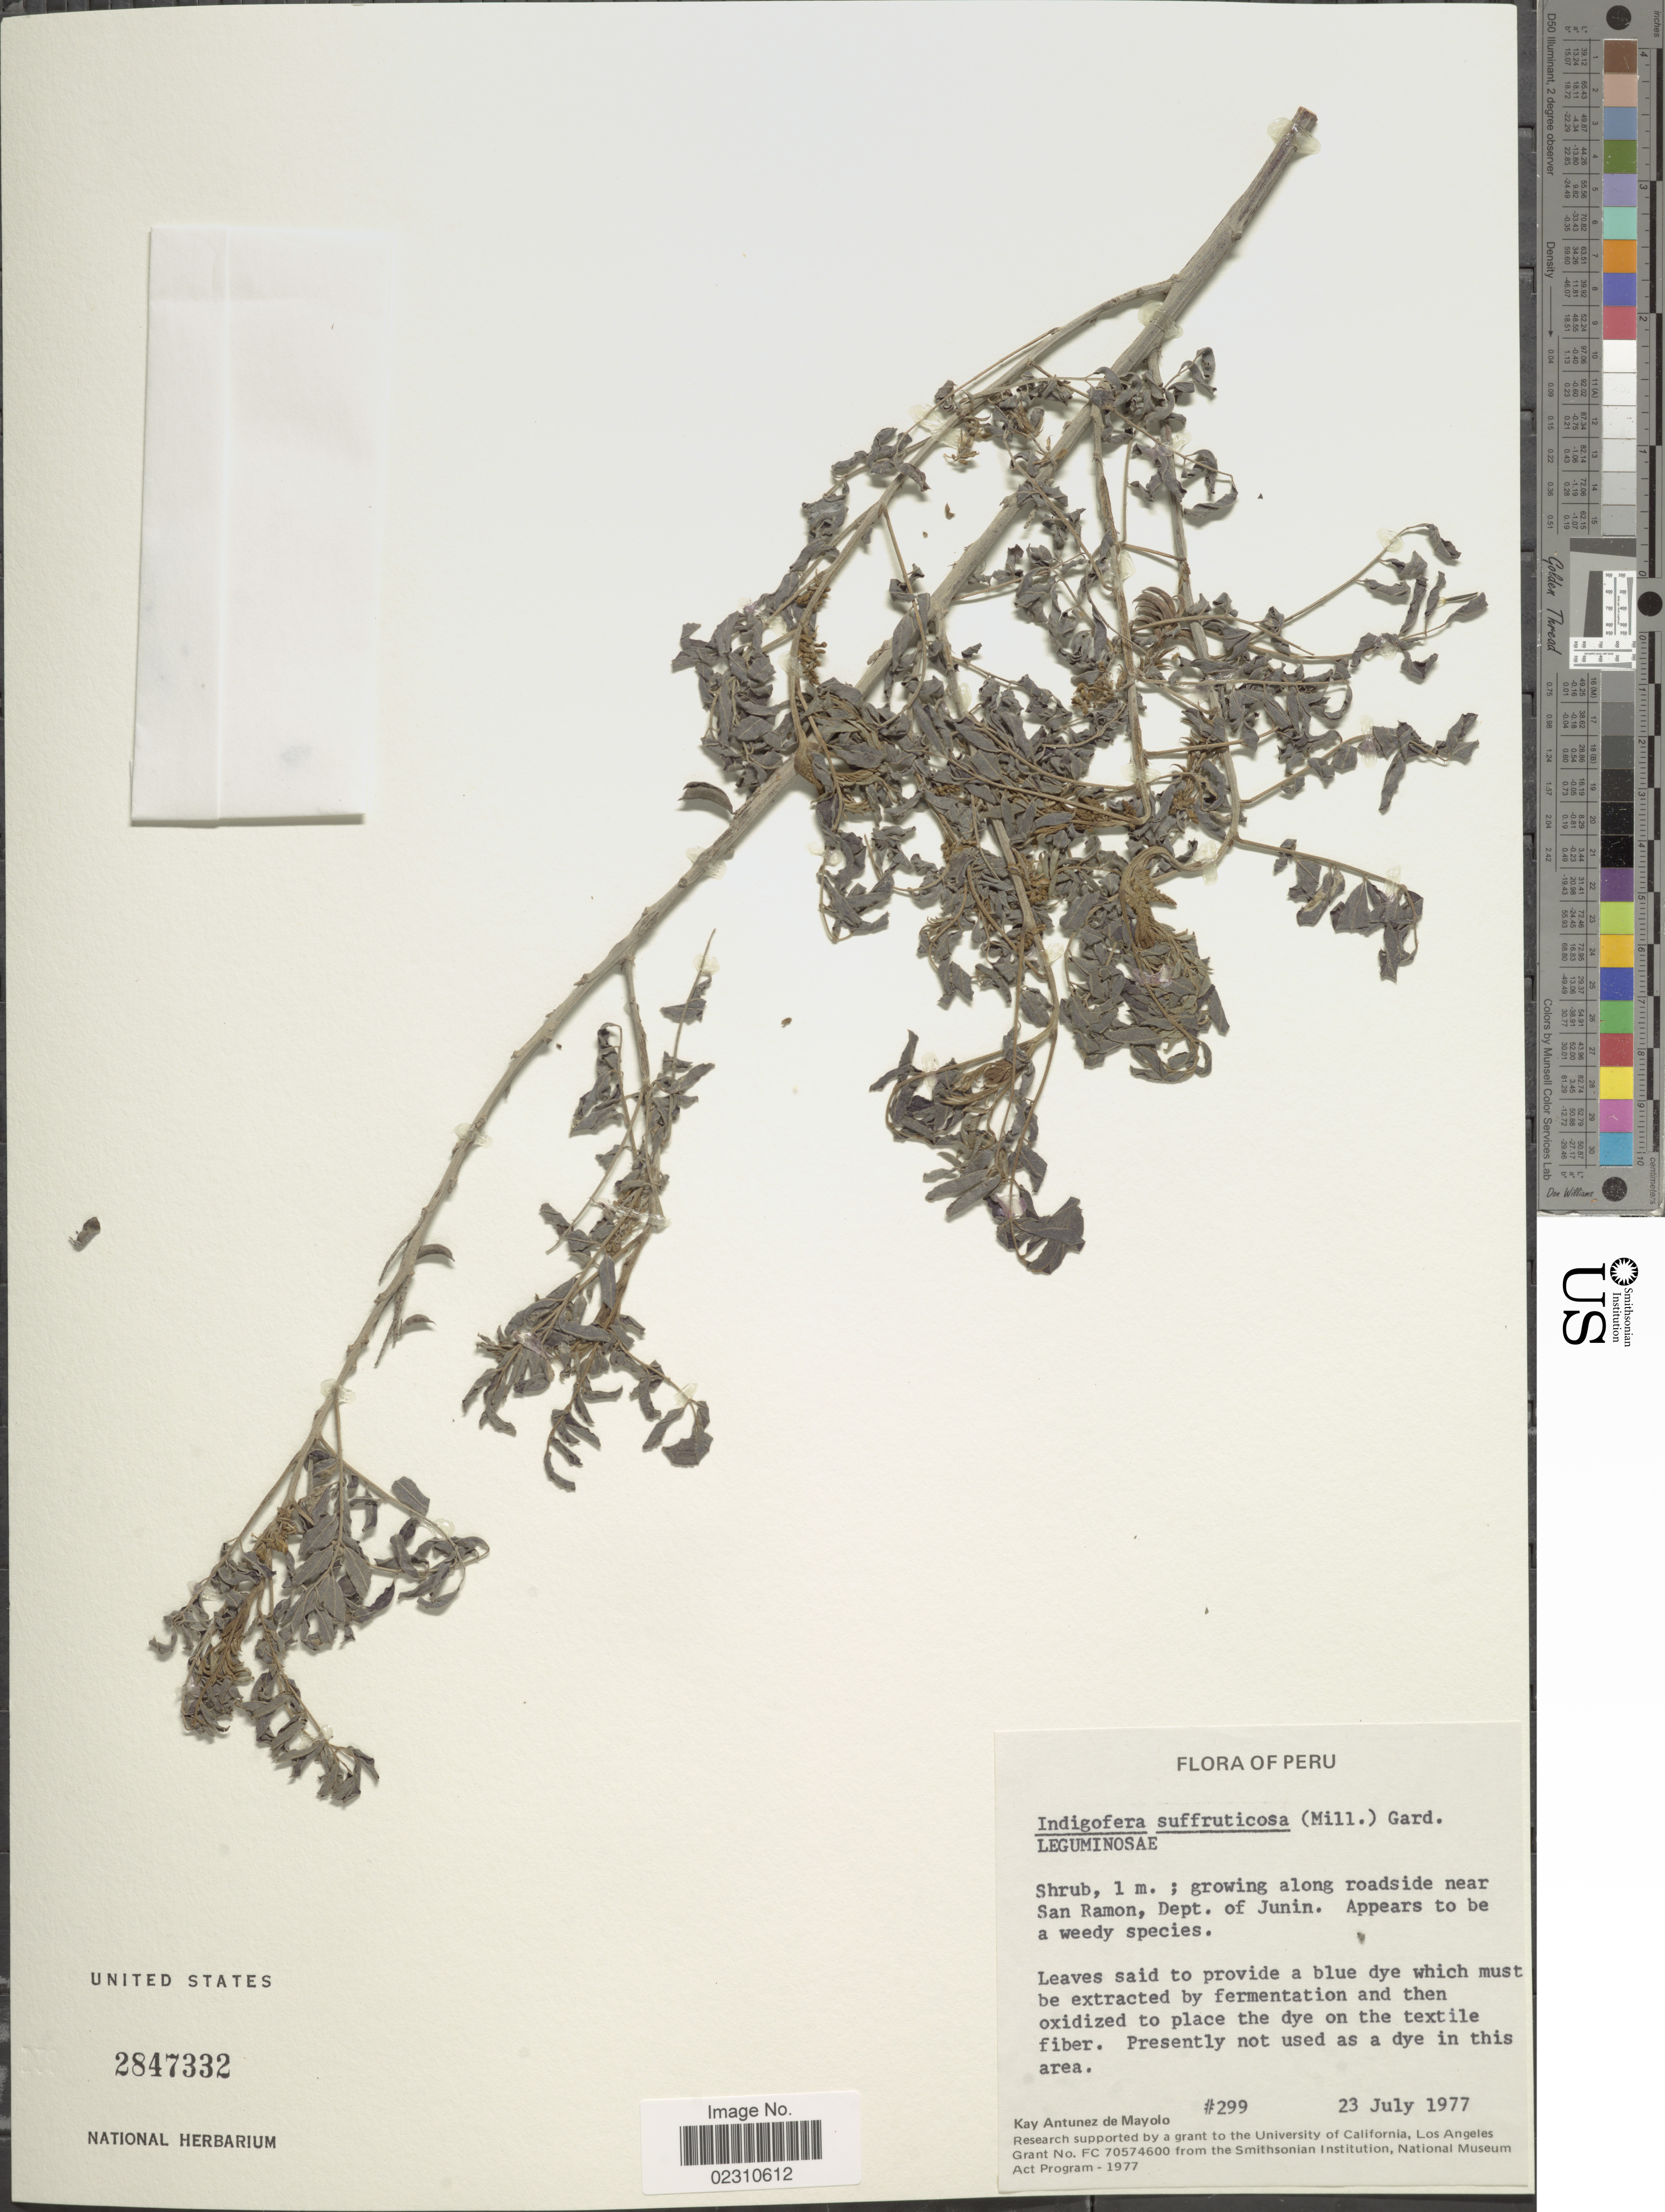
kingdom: Plantae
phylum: Tracheophyta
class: Magnoliopsida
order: Fabales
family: Fabaceae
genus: Indigofera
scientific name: Indigofera suffruticosa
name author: Mill.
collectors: K. Antunez de Mayolo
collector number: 299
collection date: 1977-07-23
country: Peru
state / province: Junín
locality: Along roadside near San ramon, Dept. of Junin.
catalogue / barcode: US 2847332